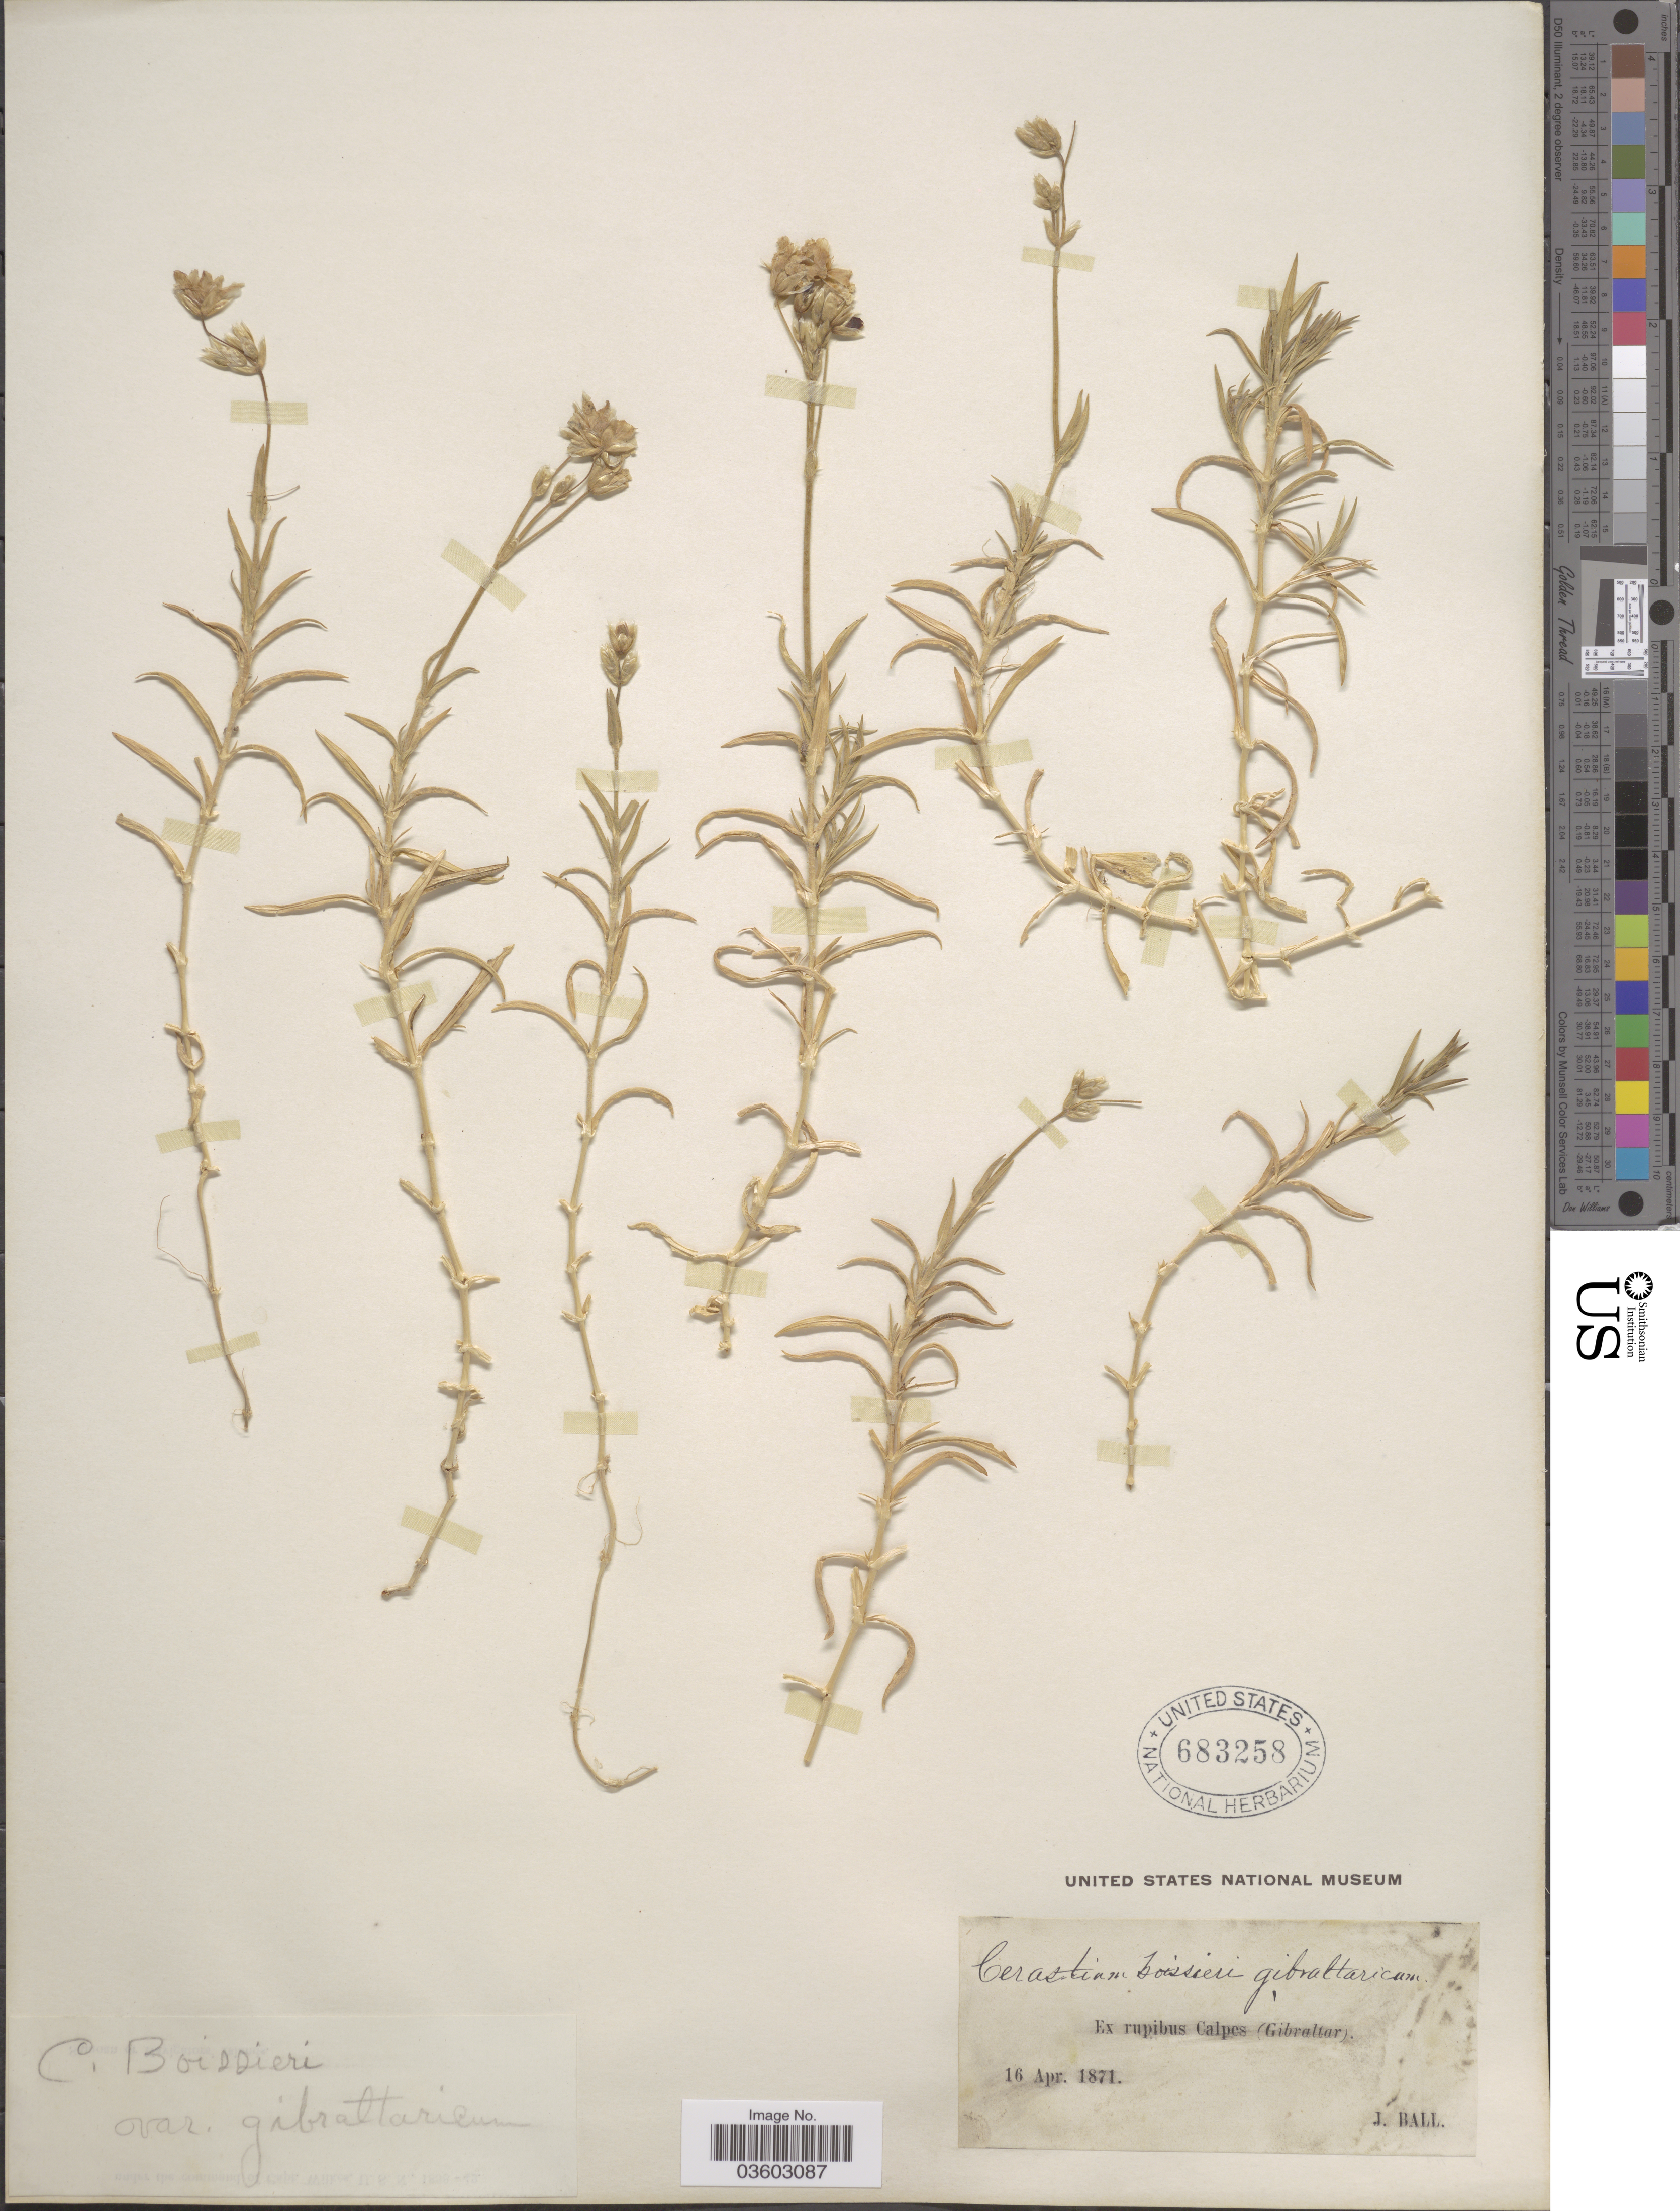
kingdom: Plantae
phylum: Tracheophyta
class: Magnoliopsida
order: Caryophyllales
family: Caryophyllaceae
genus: Cerastium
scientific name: Cerastium boissieri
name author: Gren.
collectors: J. Ball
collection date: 1871-04-16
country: Gibraltar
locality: Ex rupibus Calpes (Gibraltar).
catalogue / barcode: US 683258